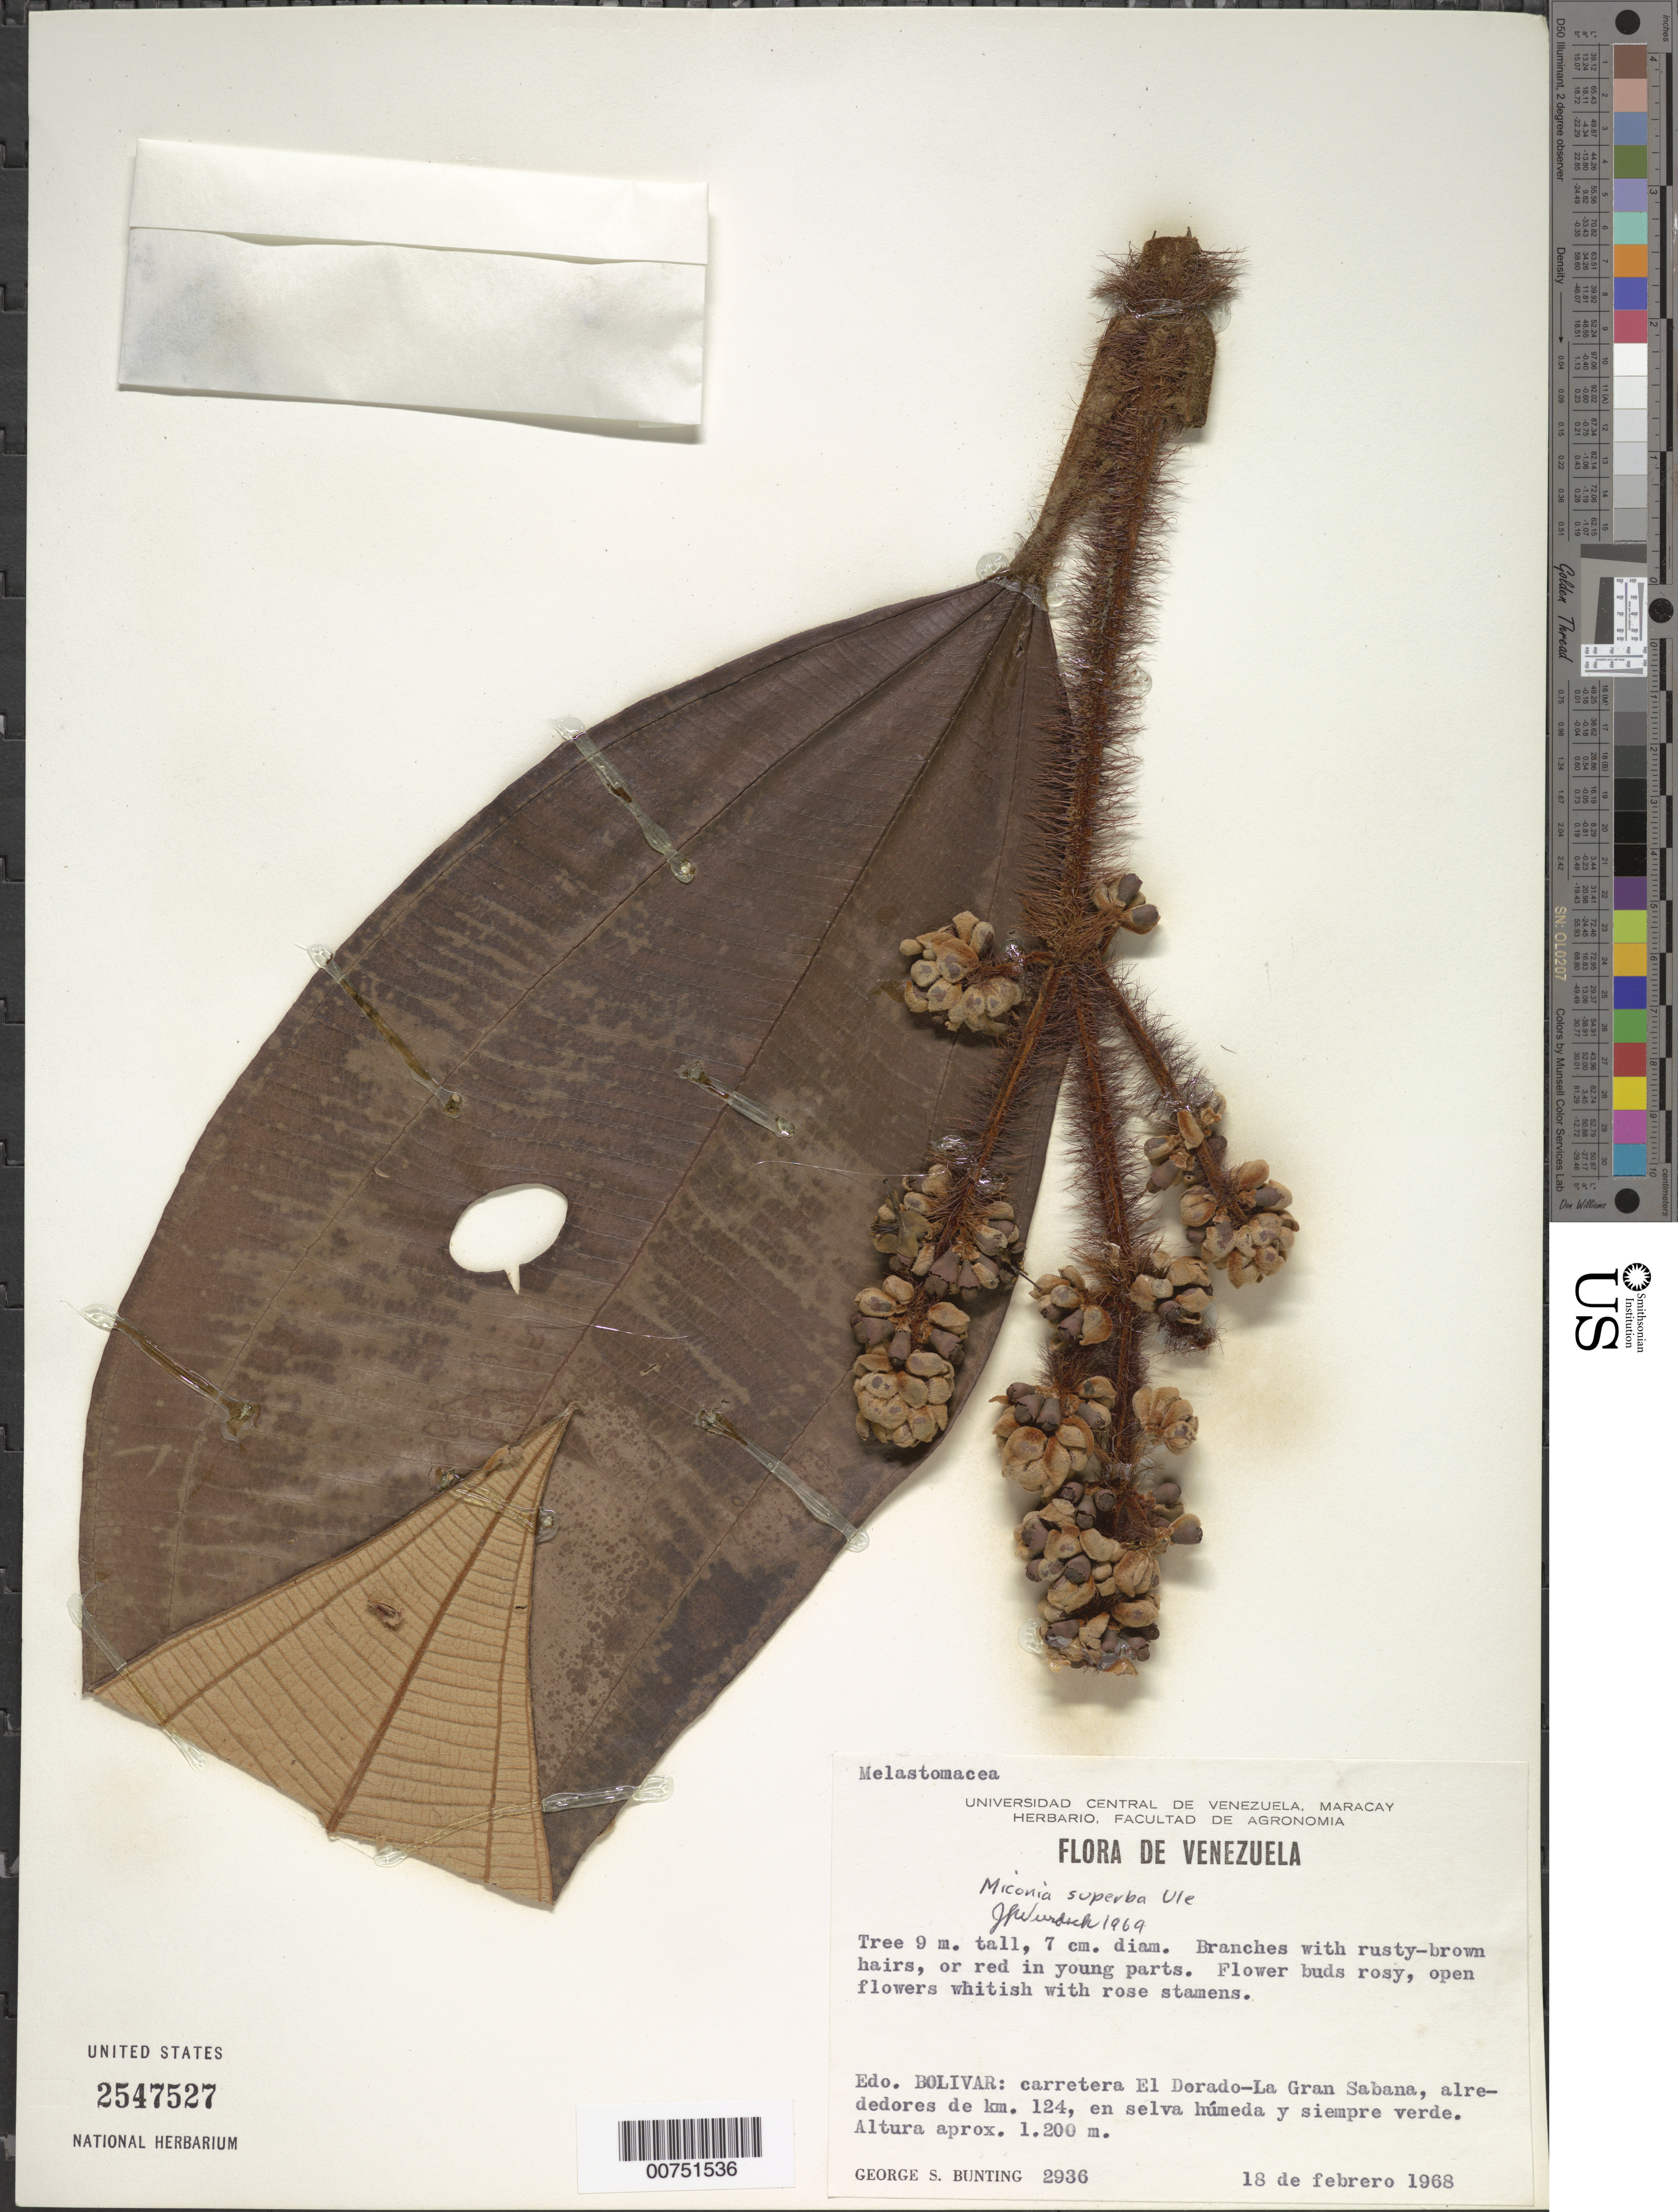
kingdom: Plantae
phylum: Tracheophyta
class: Magnoliopsida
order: Myrtales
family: Melastomataceae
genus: Miconia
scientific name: Miconia superba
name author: Ule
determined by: Wurdack, John J., (US), US (UNITED STATES)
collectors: G. S. Bunting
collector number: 2936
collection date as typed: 18-Feb-86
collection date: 1986-02-18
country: Venezuela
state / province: Bolívar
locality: El Dorado-La Gran Sabana road, km 124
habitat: Selva húmeda y simpre verde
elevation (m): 1200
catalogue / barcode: US 2547527